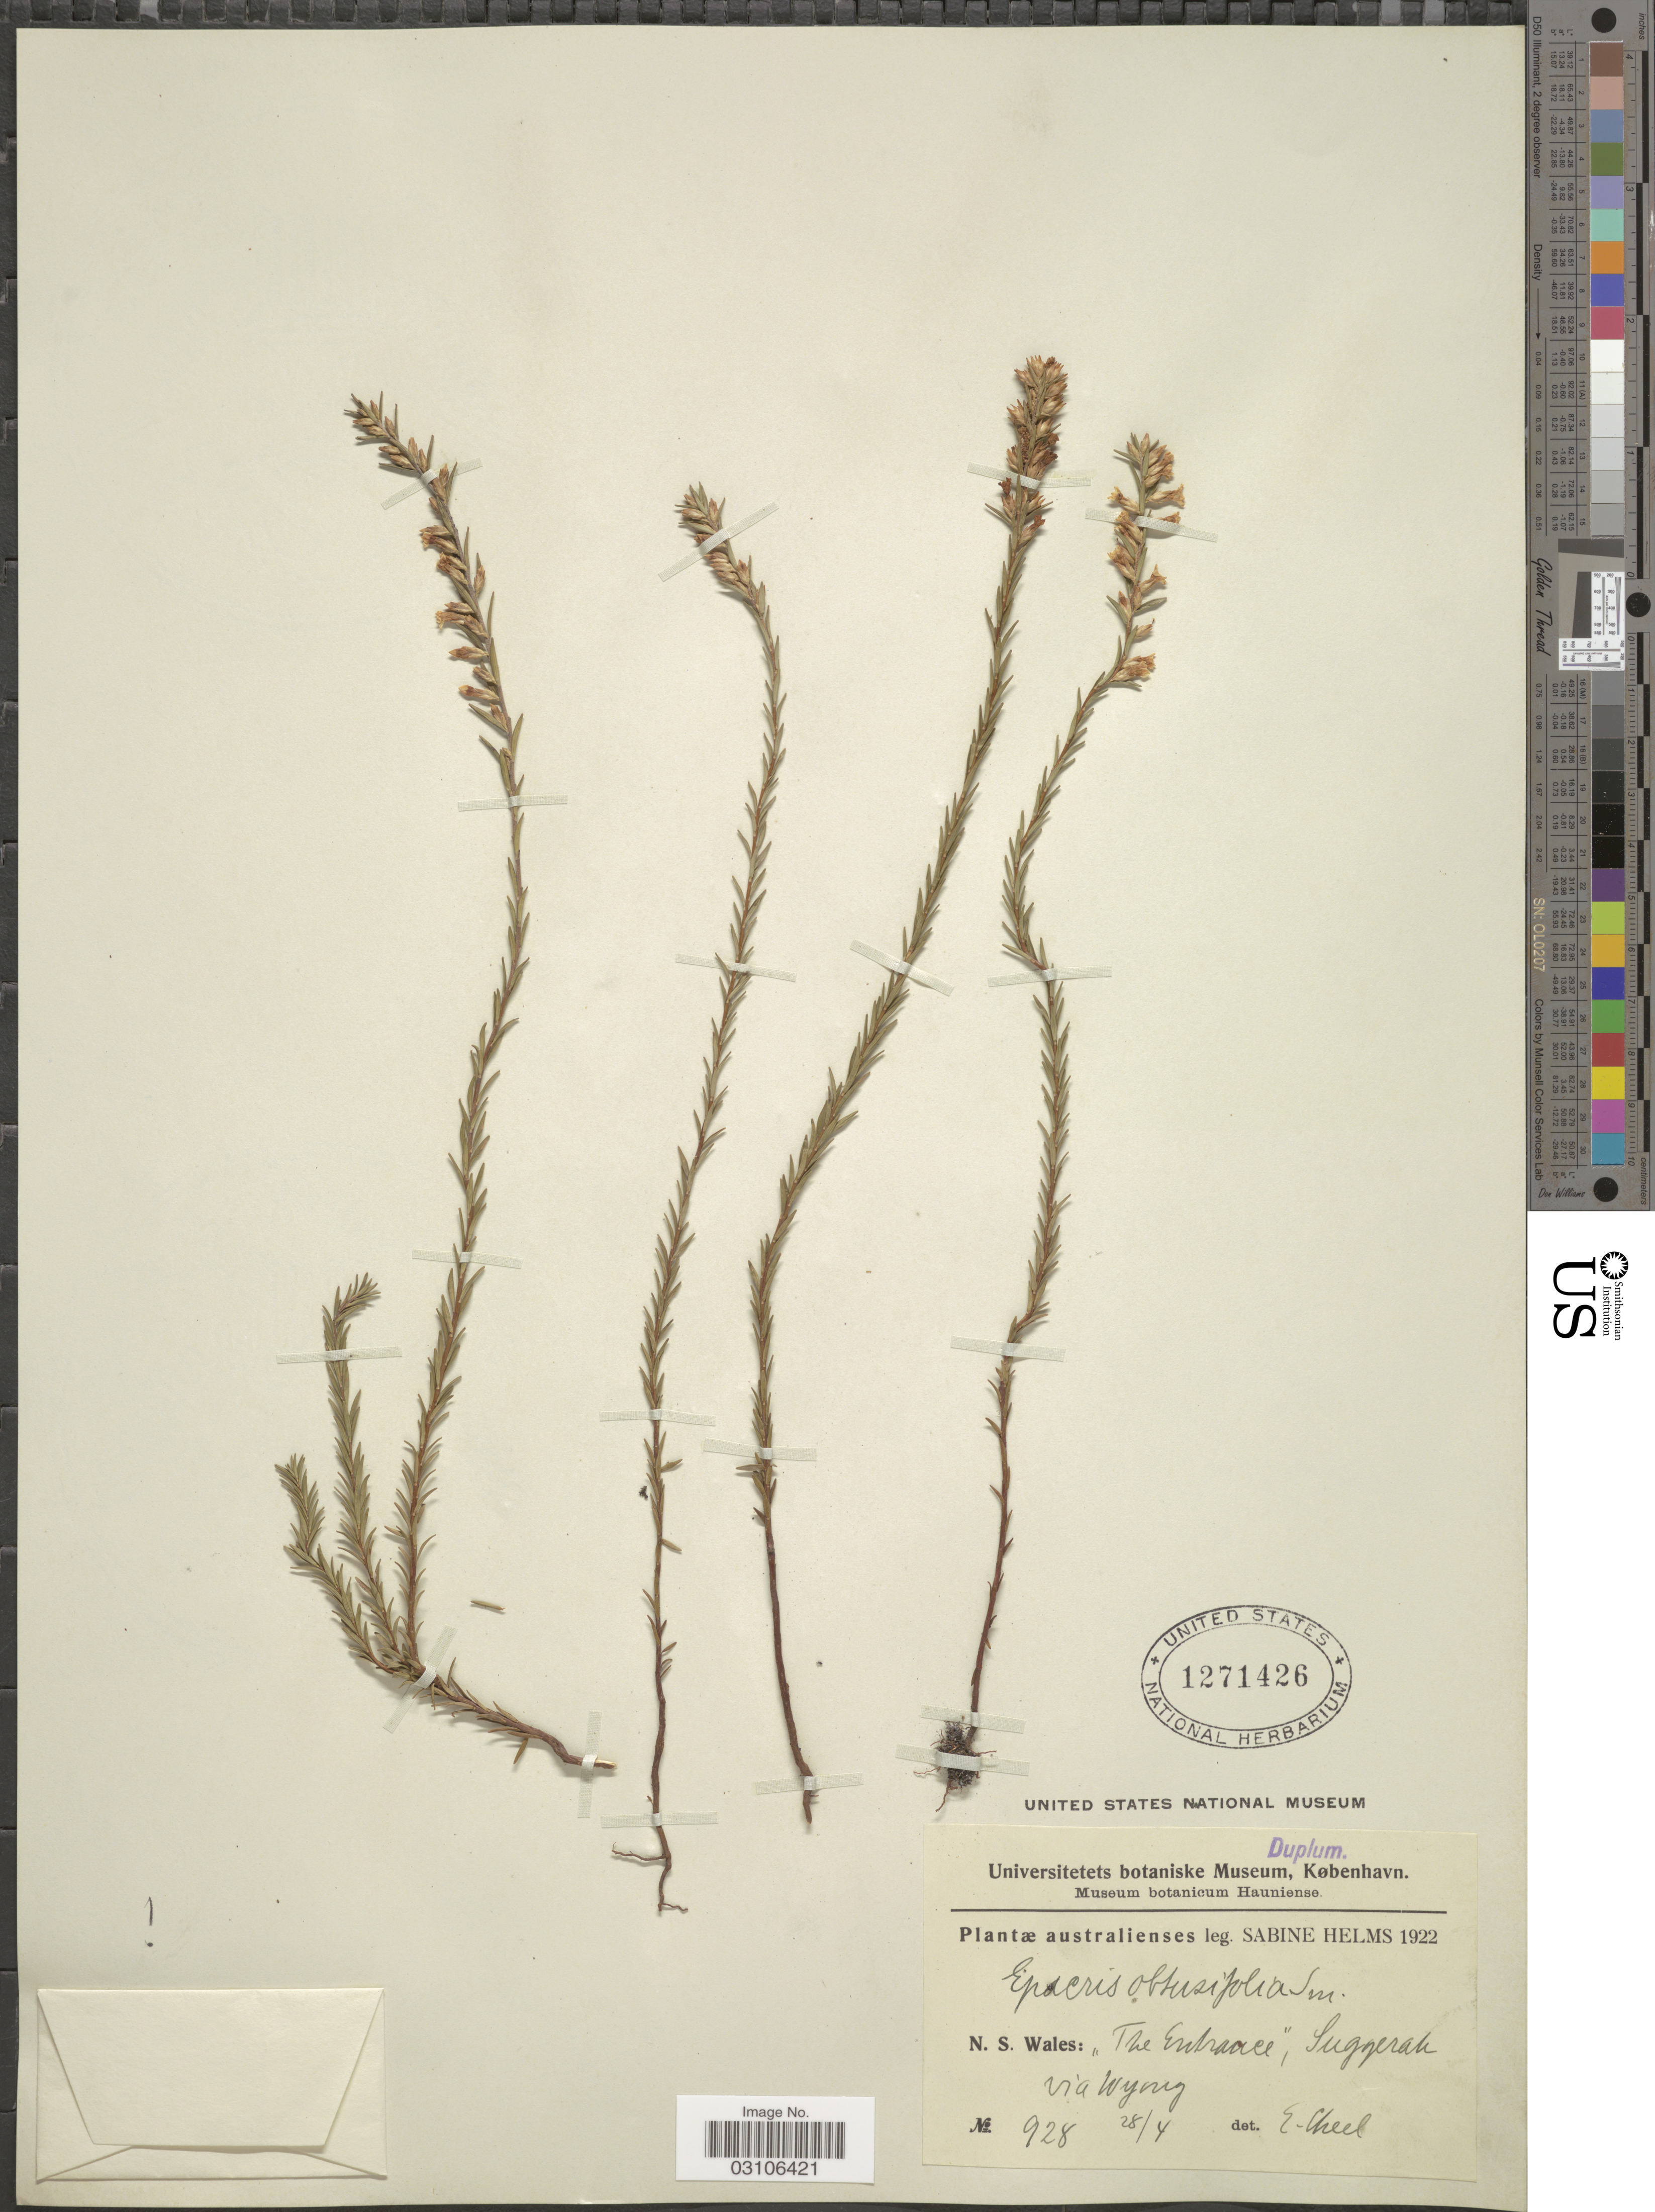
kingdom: Plantae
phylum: Tracheophyta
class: Magnoliopsida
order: Ericales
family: Ericaceae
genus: Epacris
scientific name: Epacris obtusifolia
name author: Sm.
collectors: S. Helms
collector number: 928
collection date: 1922-04-28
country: Australia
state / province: New South Wales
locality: The Entrance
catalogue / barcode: US 1271426